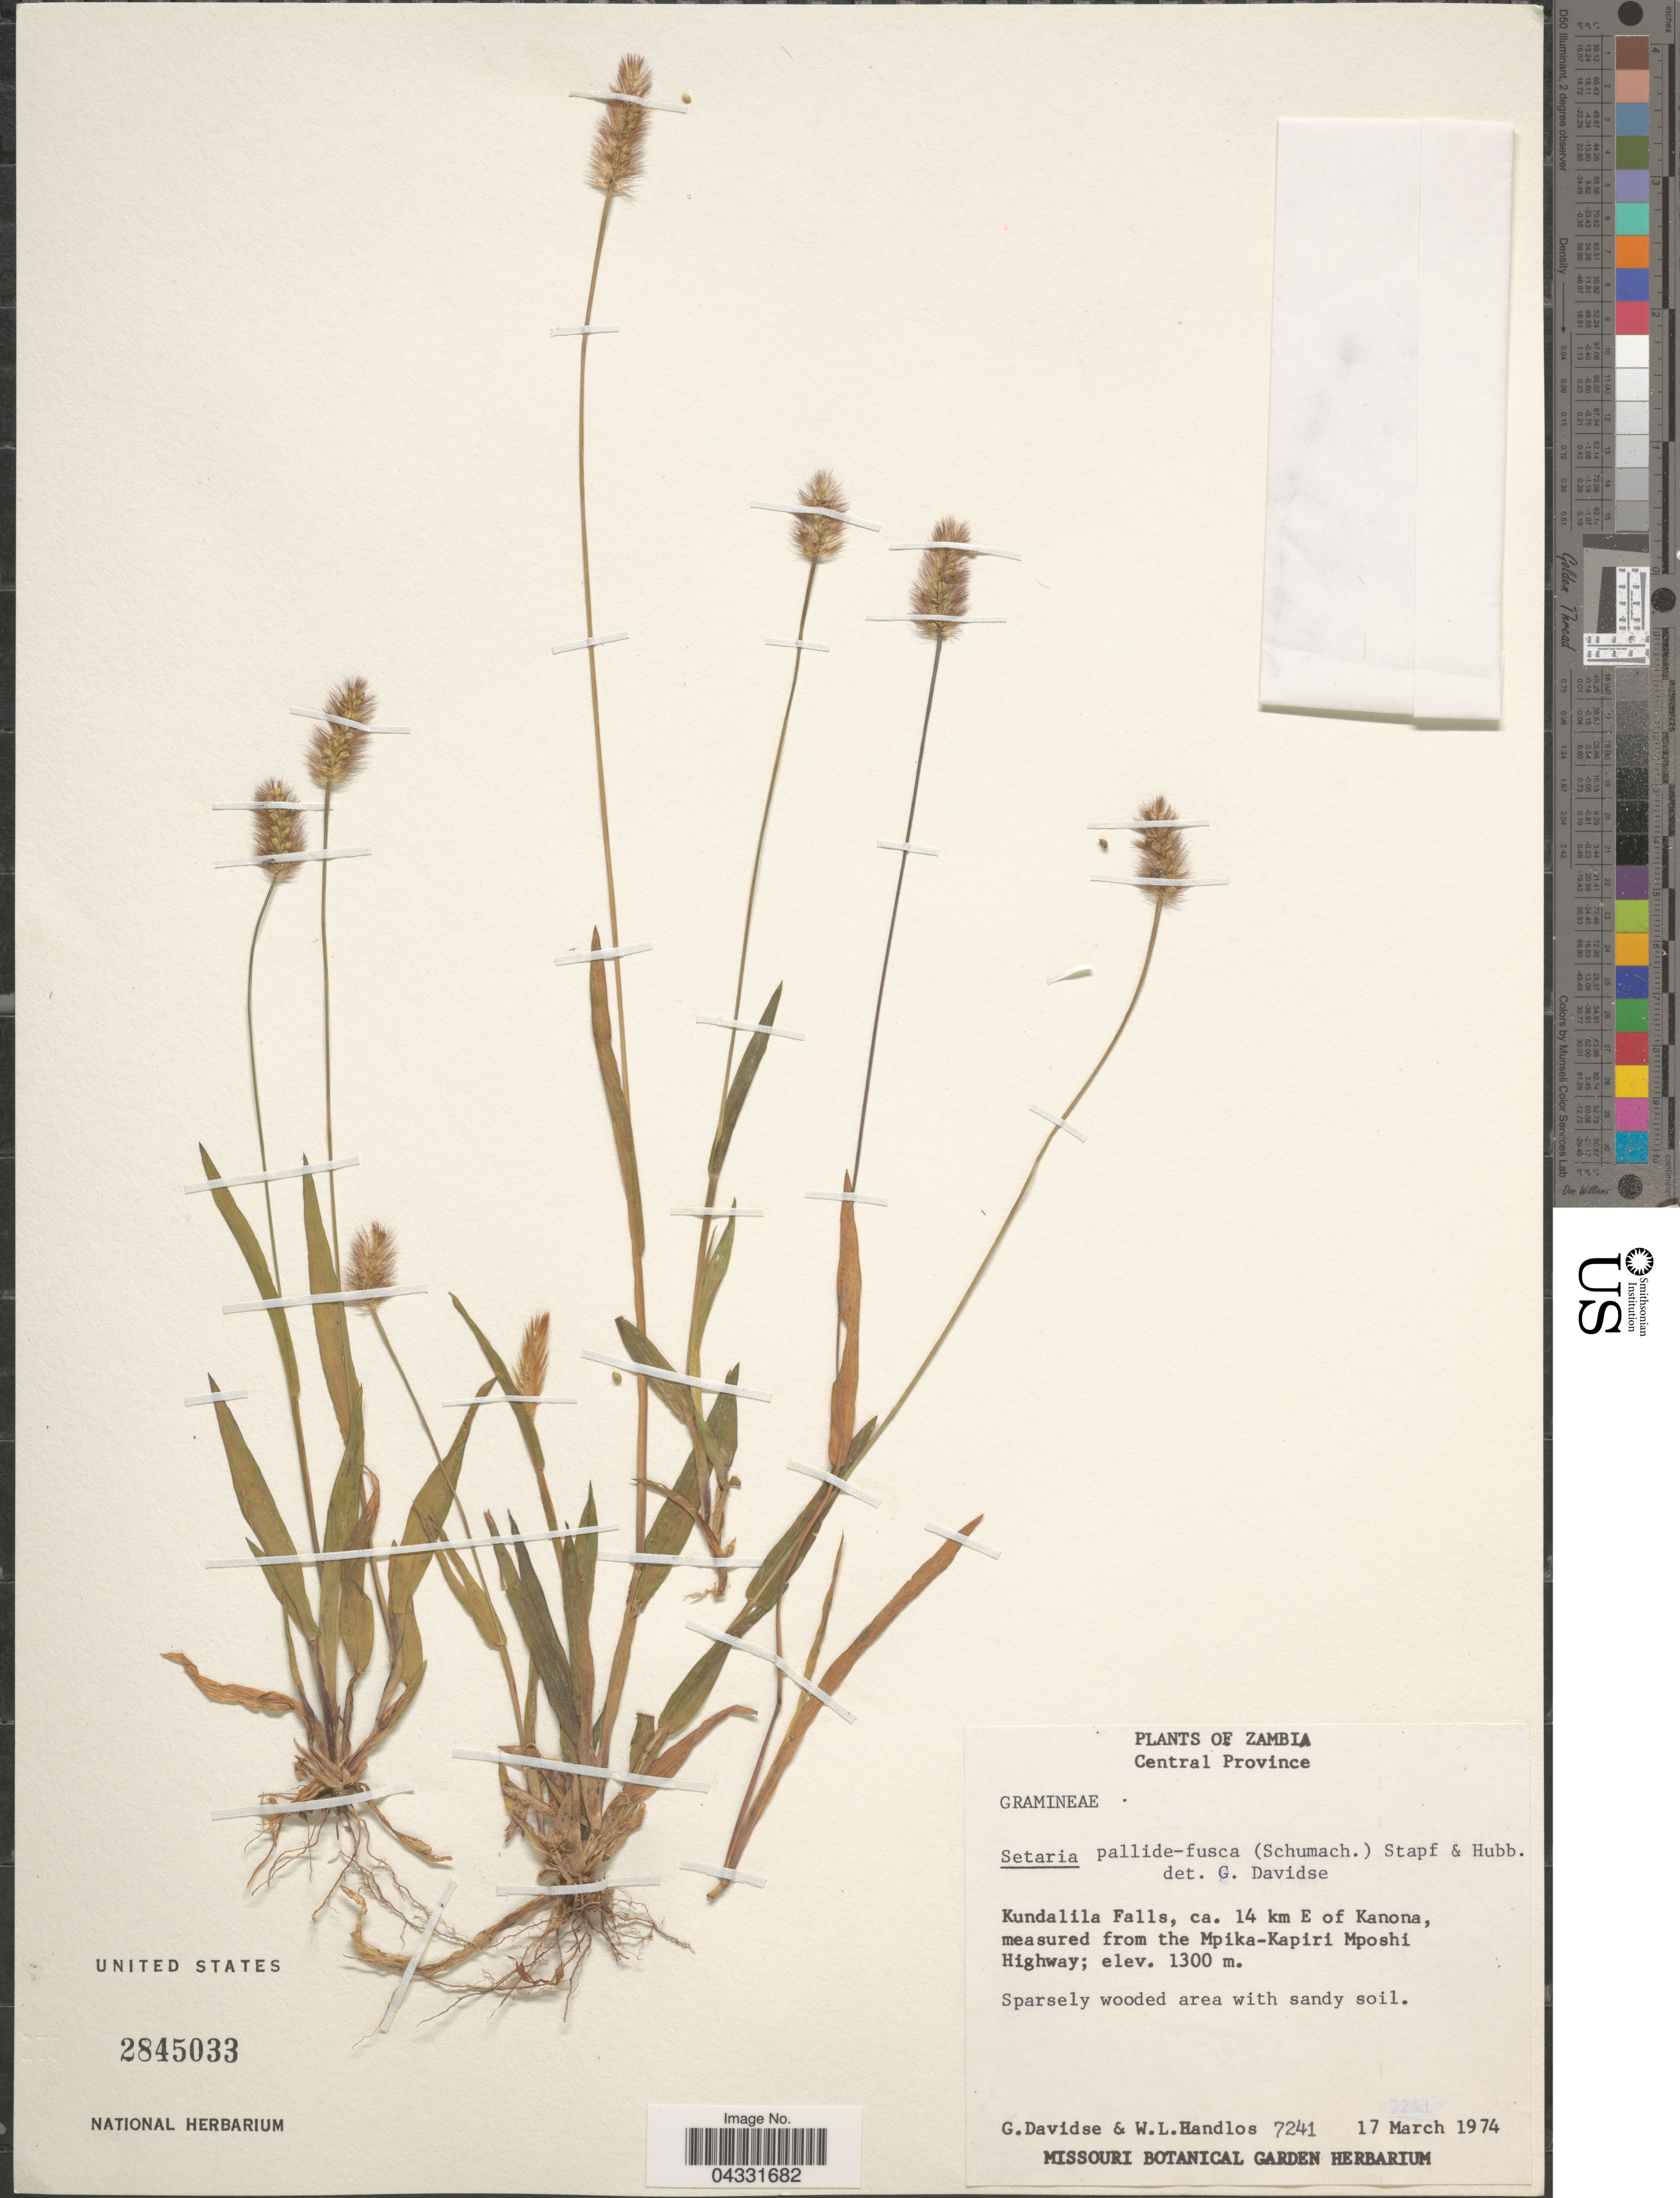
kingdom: Plantae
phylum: Tracheophyta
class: Liliopsida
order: Poales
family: Poaceae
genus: Setaria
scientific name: Setaria pallide-fusca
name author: (Schumach.) Stapf & C.E. Hubb.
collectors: G. Davidse & W. L. Handlos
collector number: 7241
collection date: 1974-03-17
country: Zambia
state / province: Central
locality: Kundalila Falls, ca. 14 km E of Kanona, measured from the Mpika-Kapiri Mposhi Highway.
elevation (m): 1300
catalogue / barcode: US 2845033